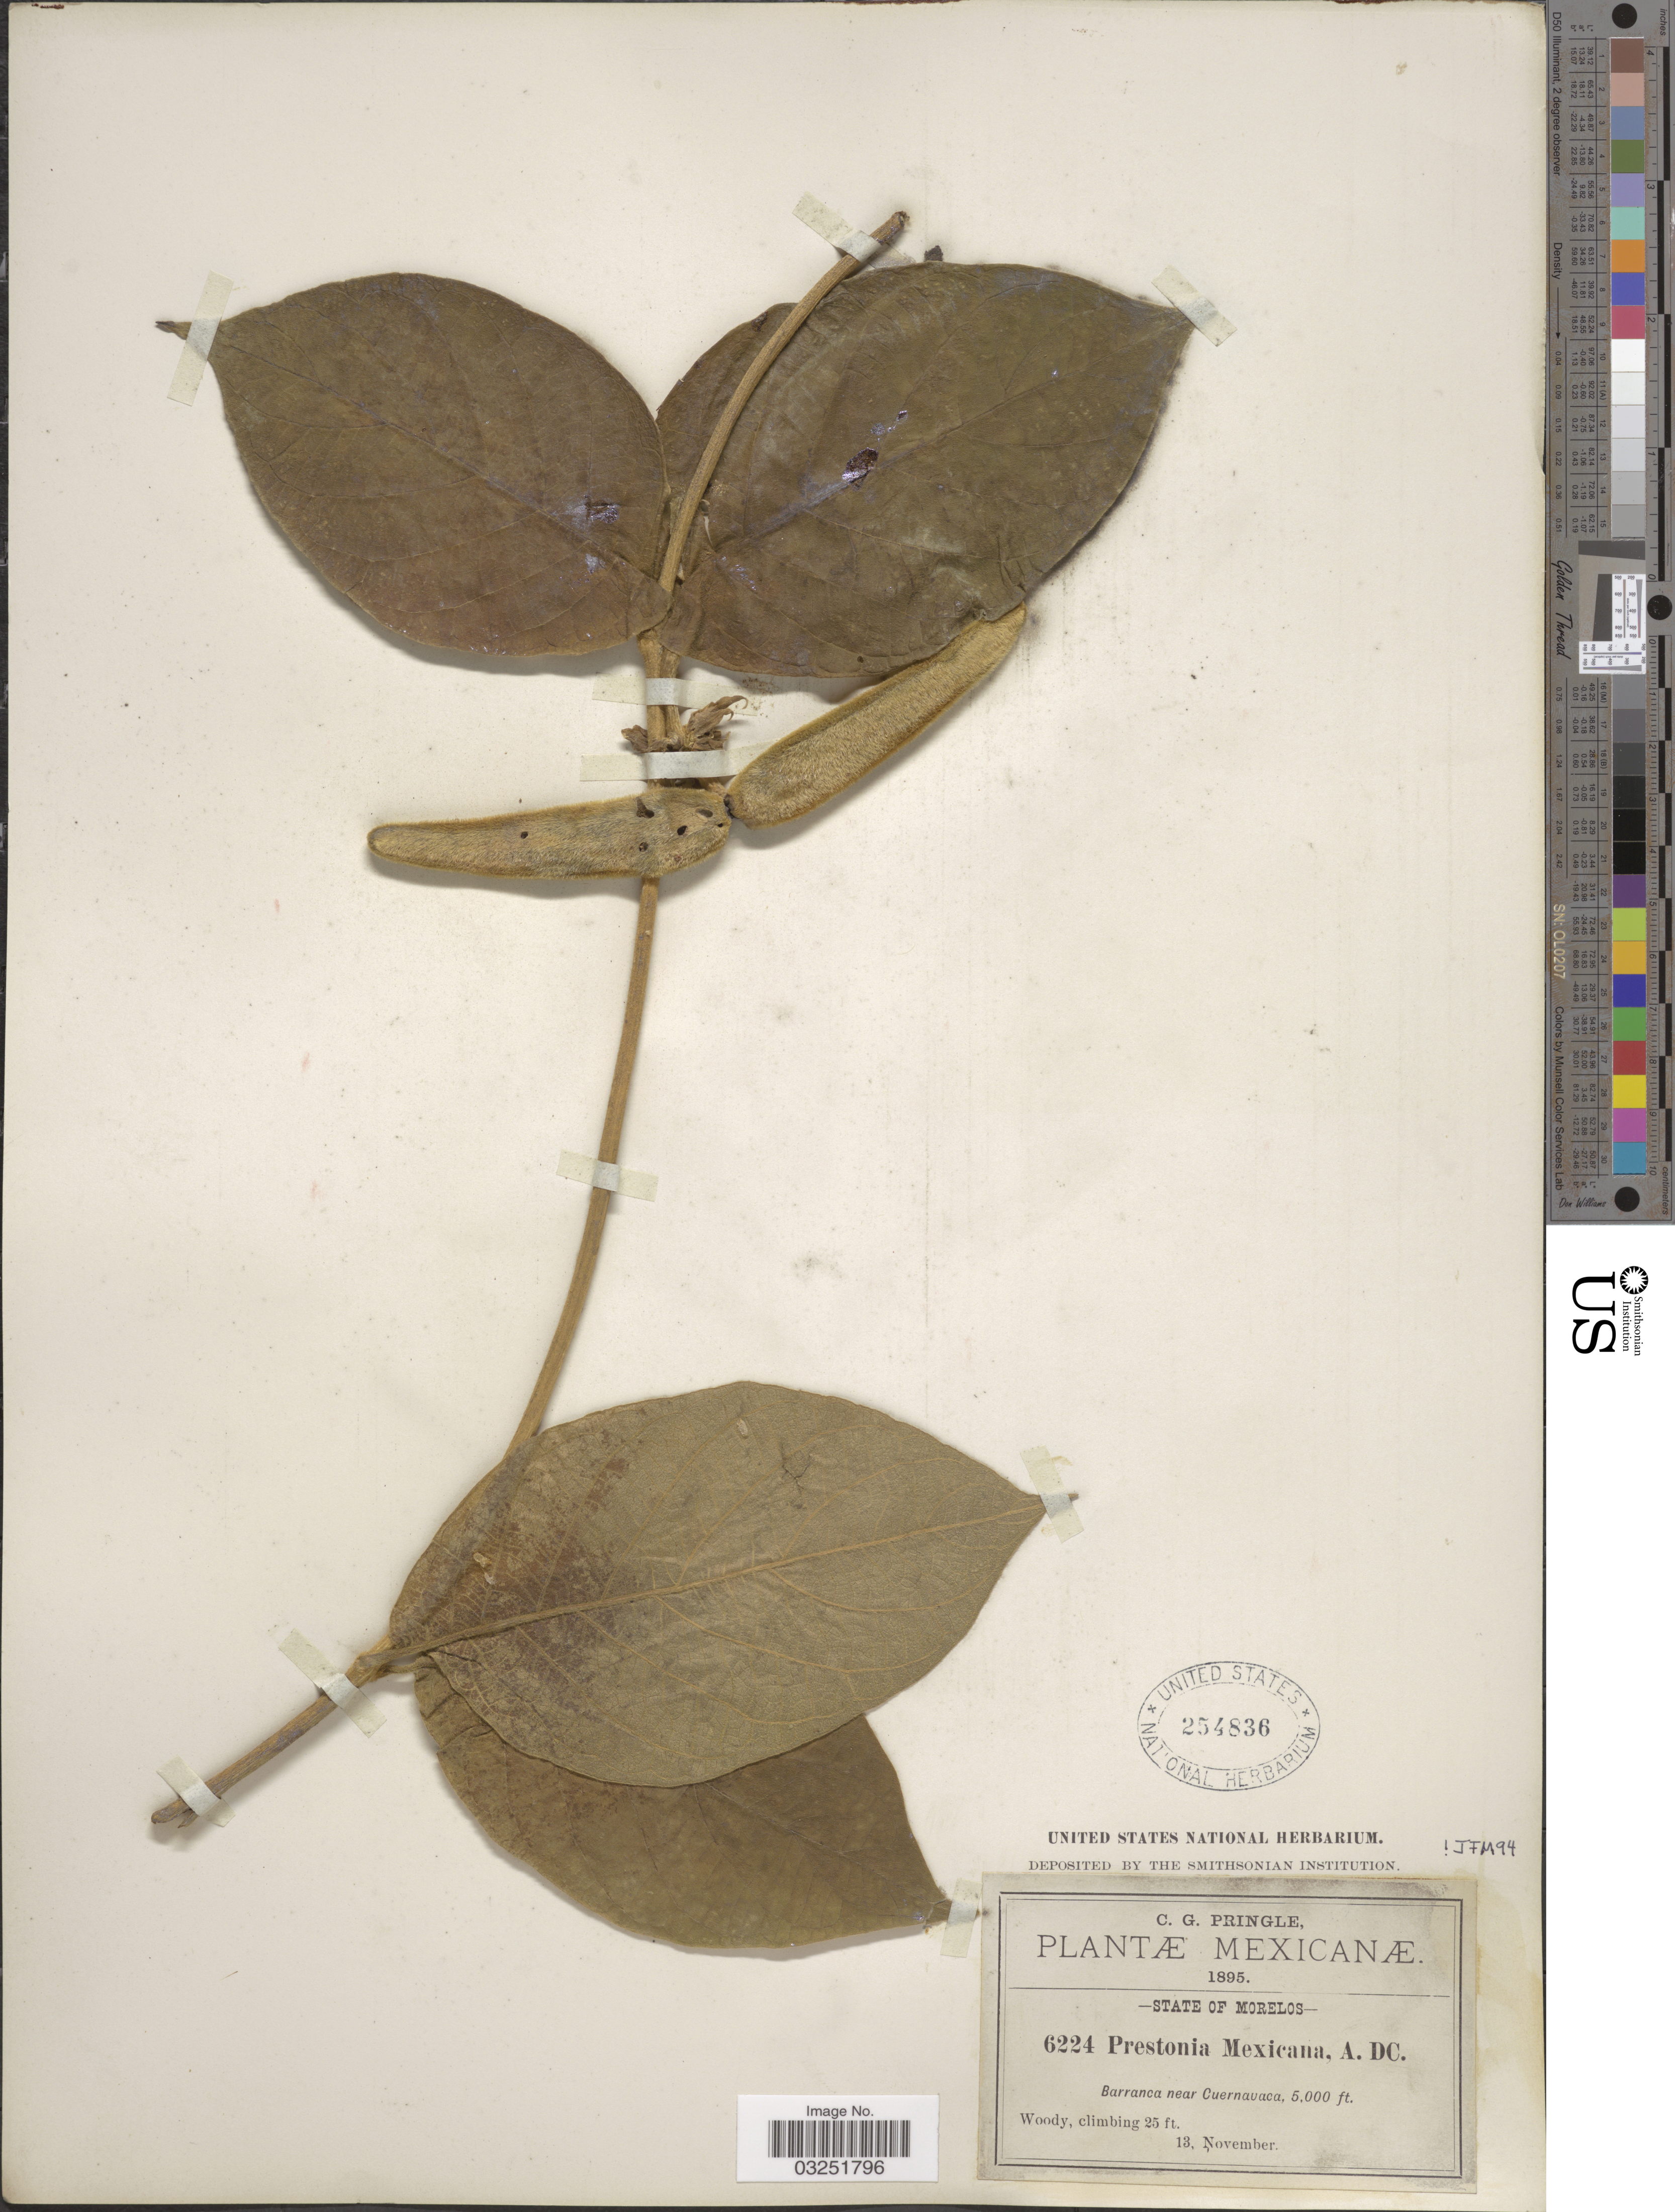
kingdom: Plantae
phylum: Tracheophyta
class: Magnoliopsida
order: Gentianales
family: Apocynaceae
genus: Prestonia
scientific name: Prestonia mexicana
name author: DC.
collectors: C. G. Pringle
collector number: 6224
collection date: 1895-11-13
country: Mexico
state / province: Morelos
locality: Barranca near Cuernavaca.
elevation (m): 1524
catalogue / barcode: US 254836